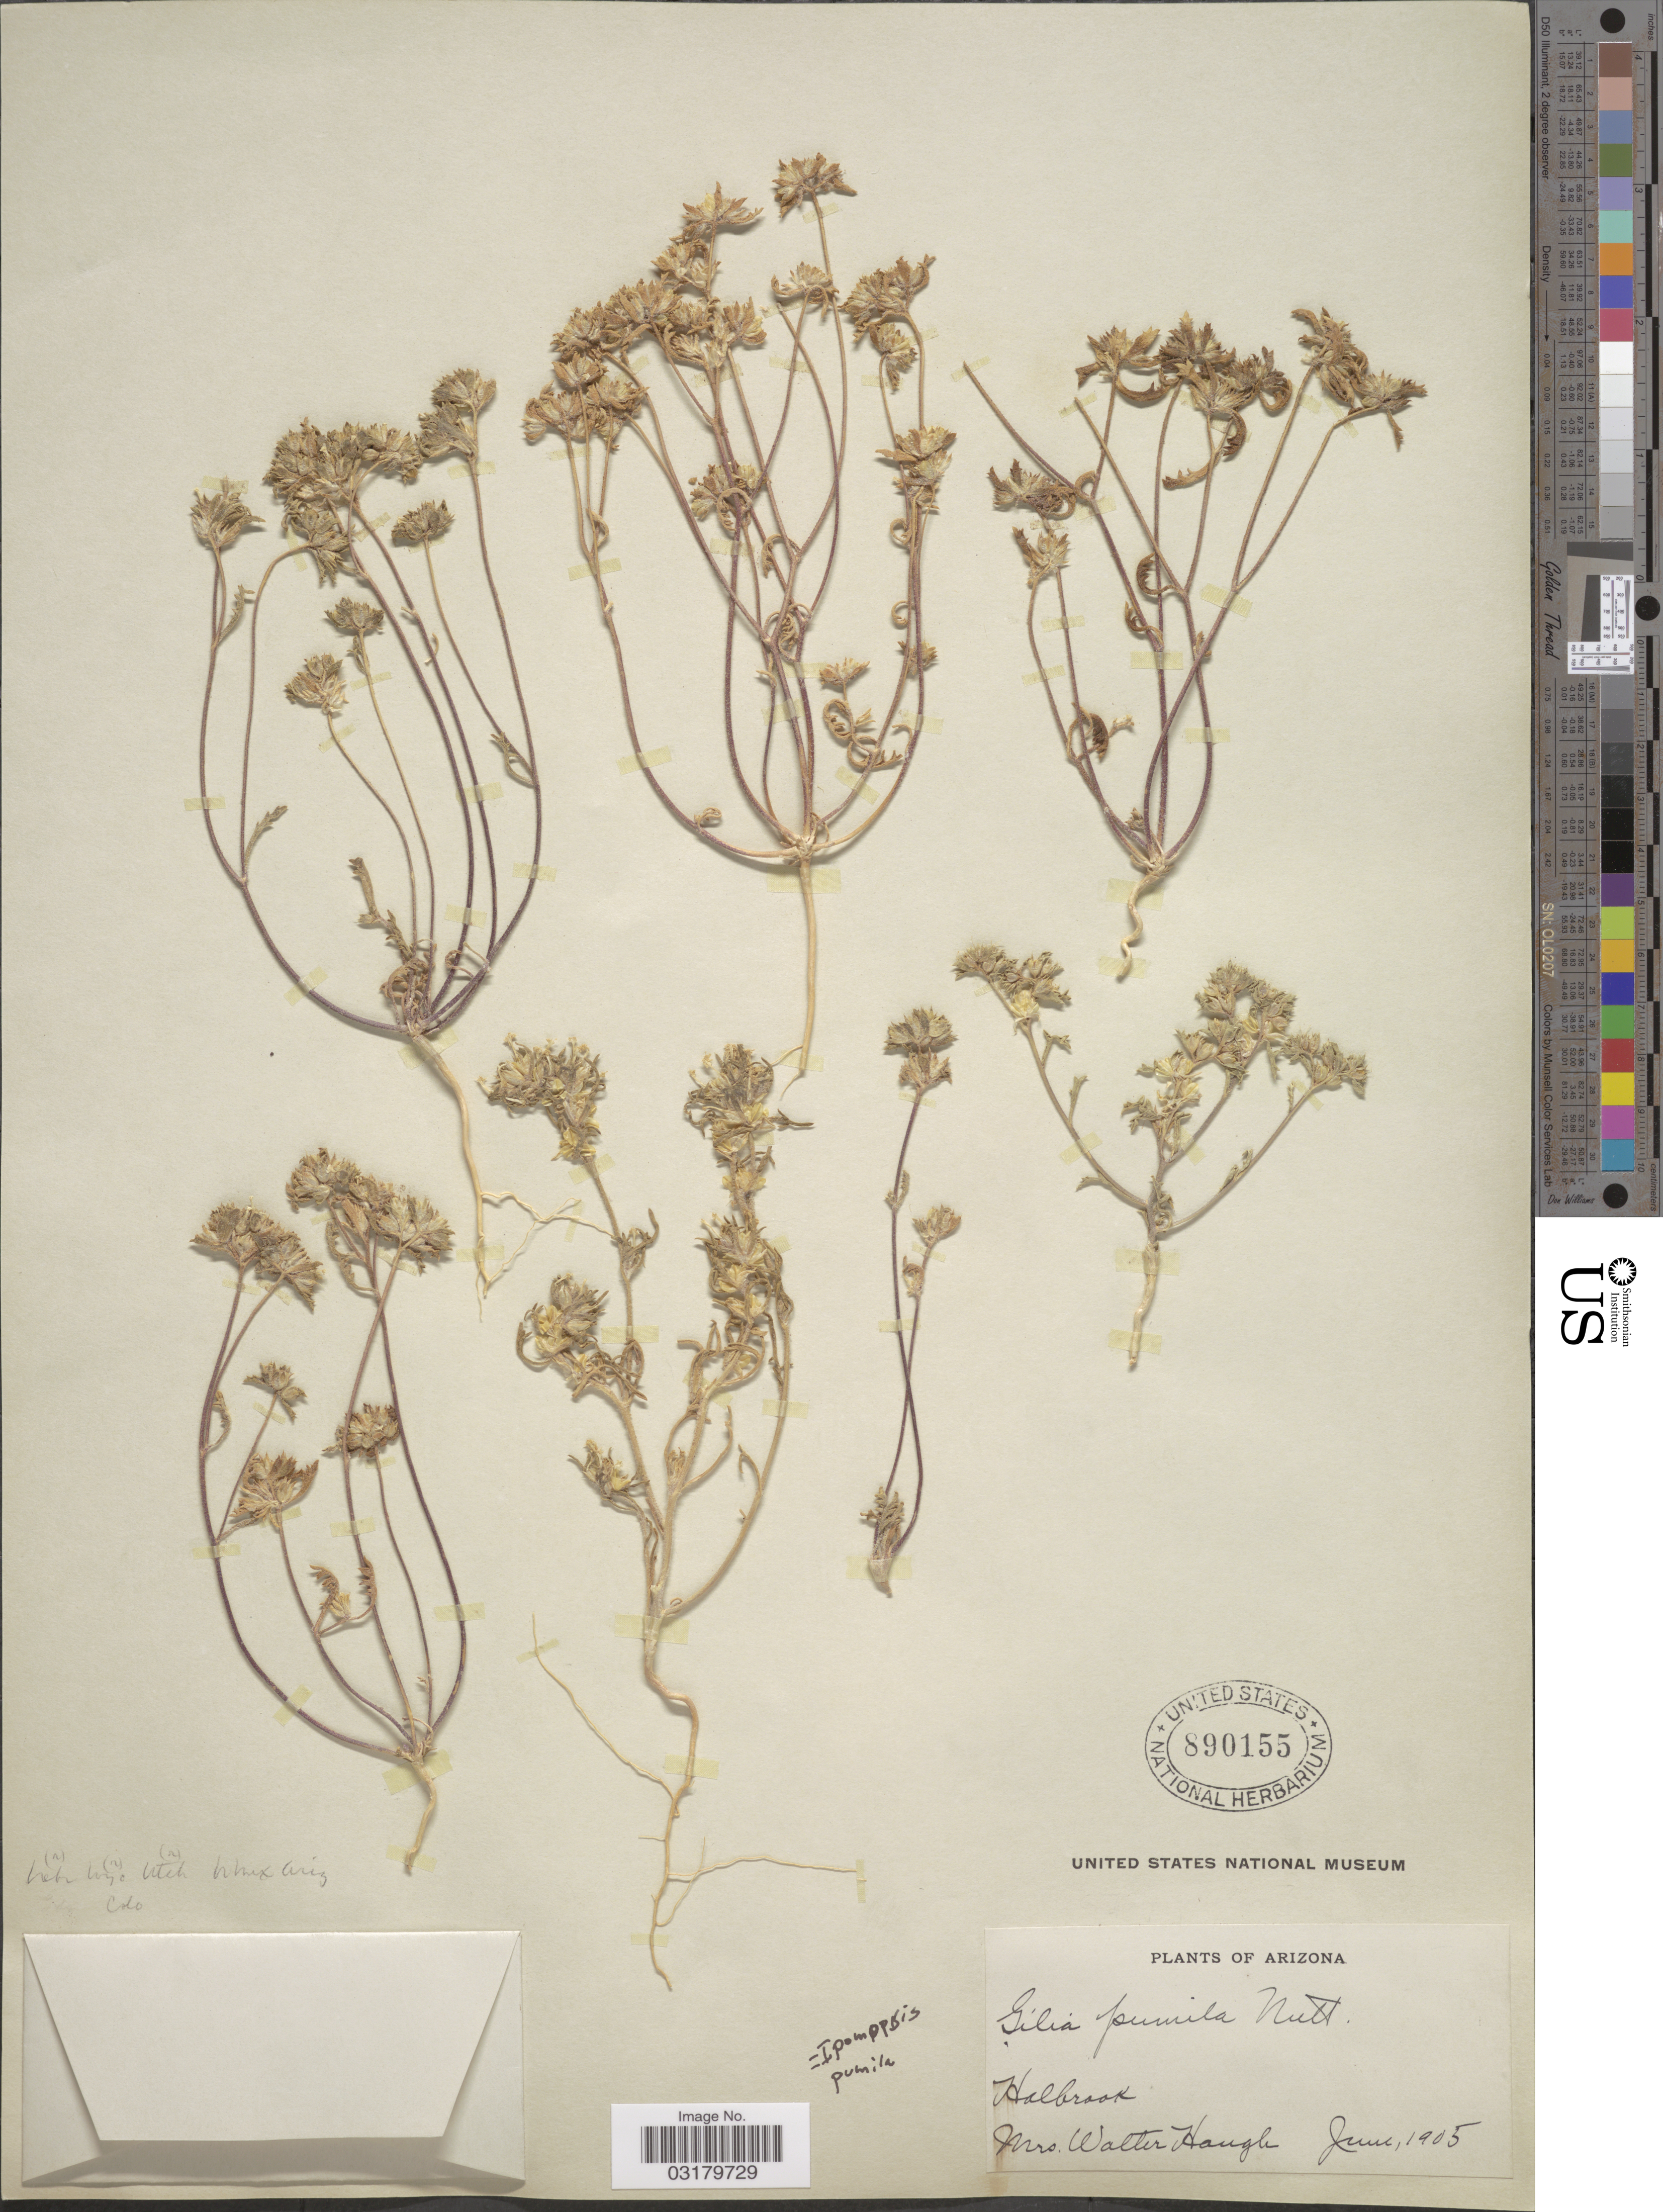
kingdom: Plantae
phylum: Tracheophyta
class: Magnoliopsida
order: Ericales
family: Polemoniaceae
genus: Ipomopsis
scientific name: Ipomopsis pumila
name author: (Nutt.) V.E. Grant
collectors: Mrs W. Hough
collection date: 1905-06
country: United States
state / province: Arizona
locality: Halbrook.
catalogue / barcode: US 890155